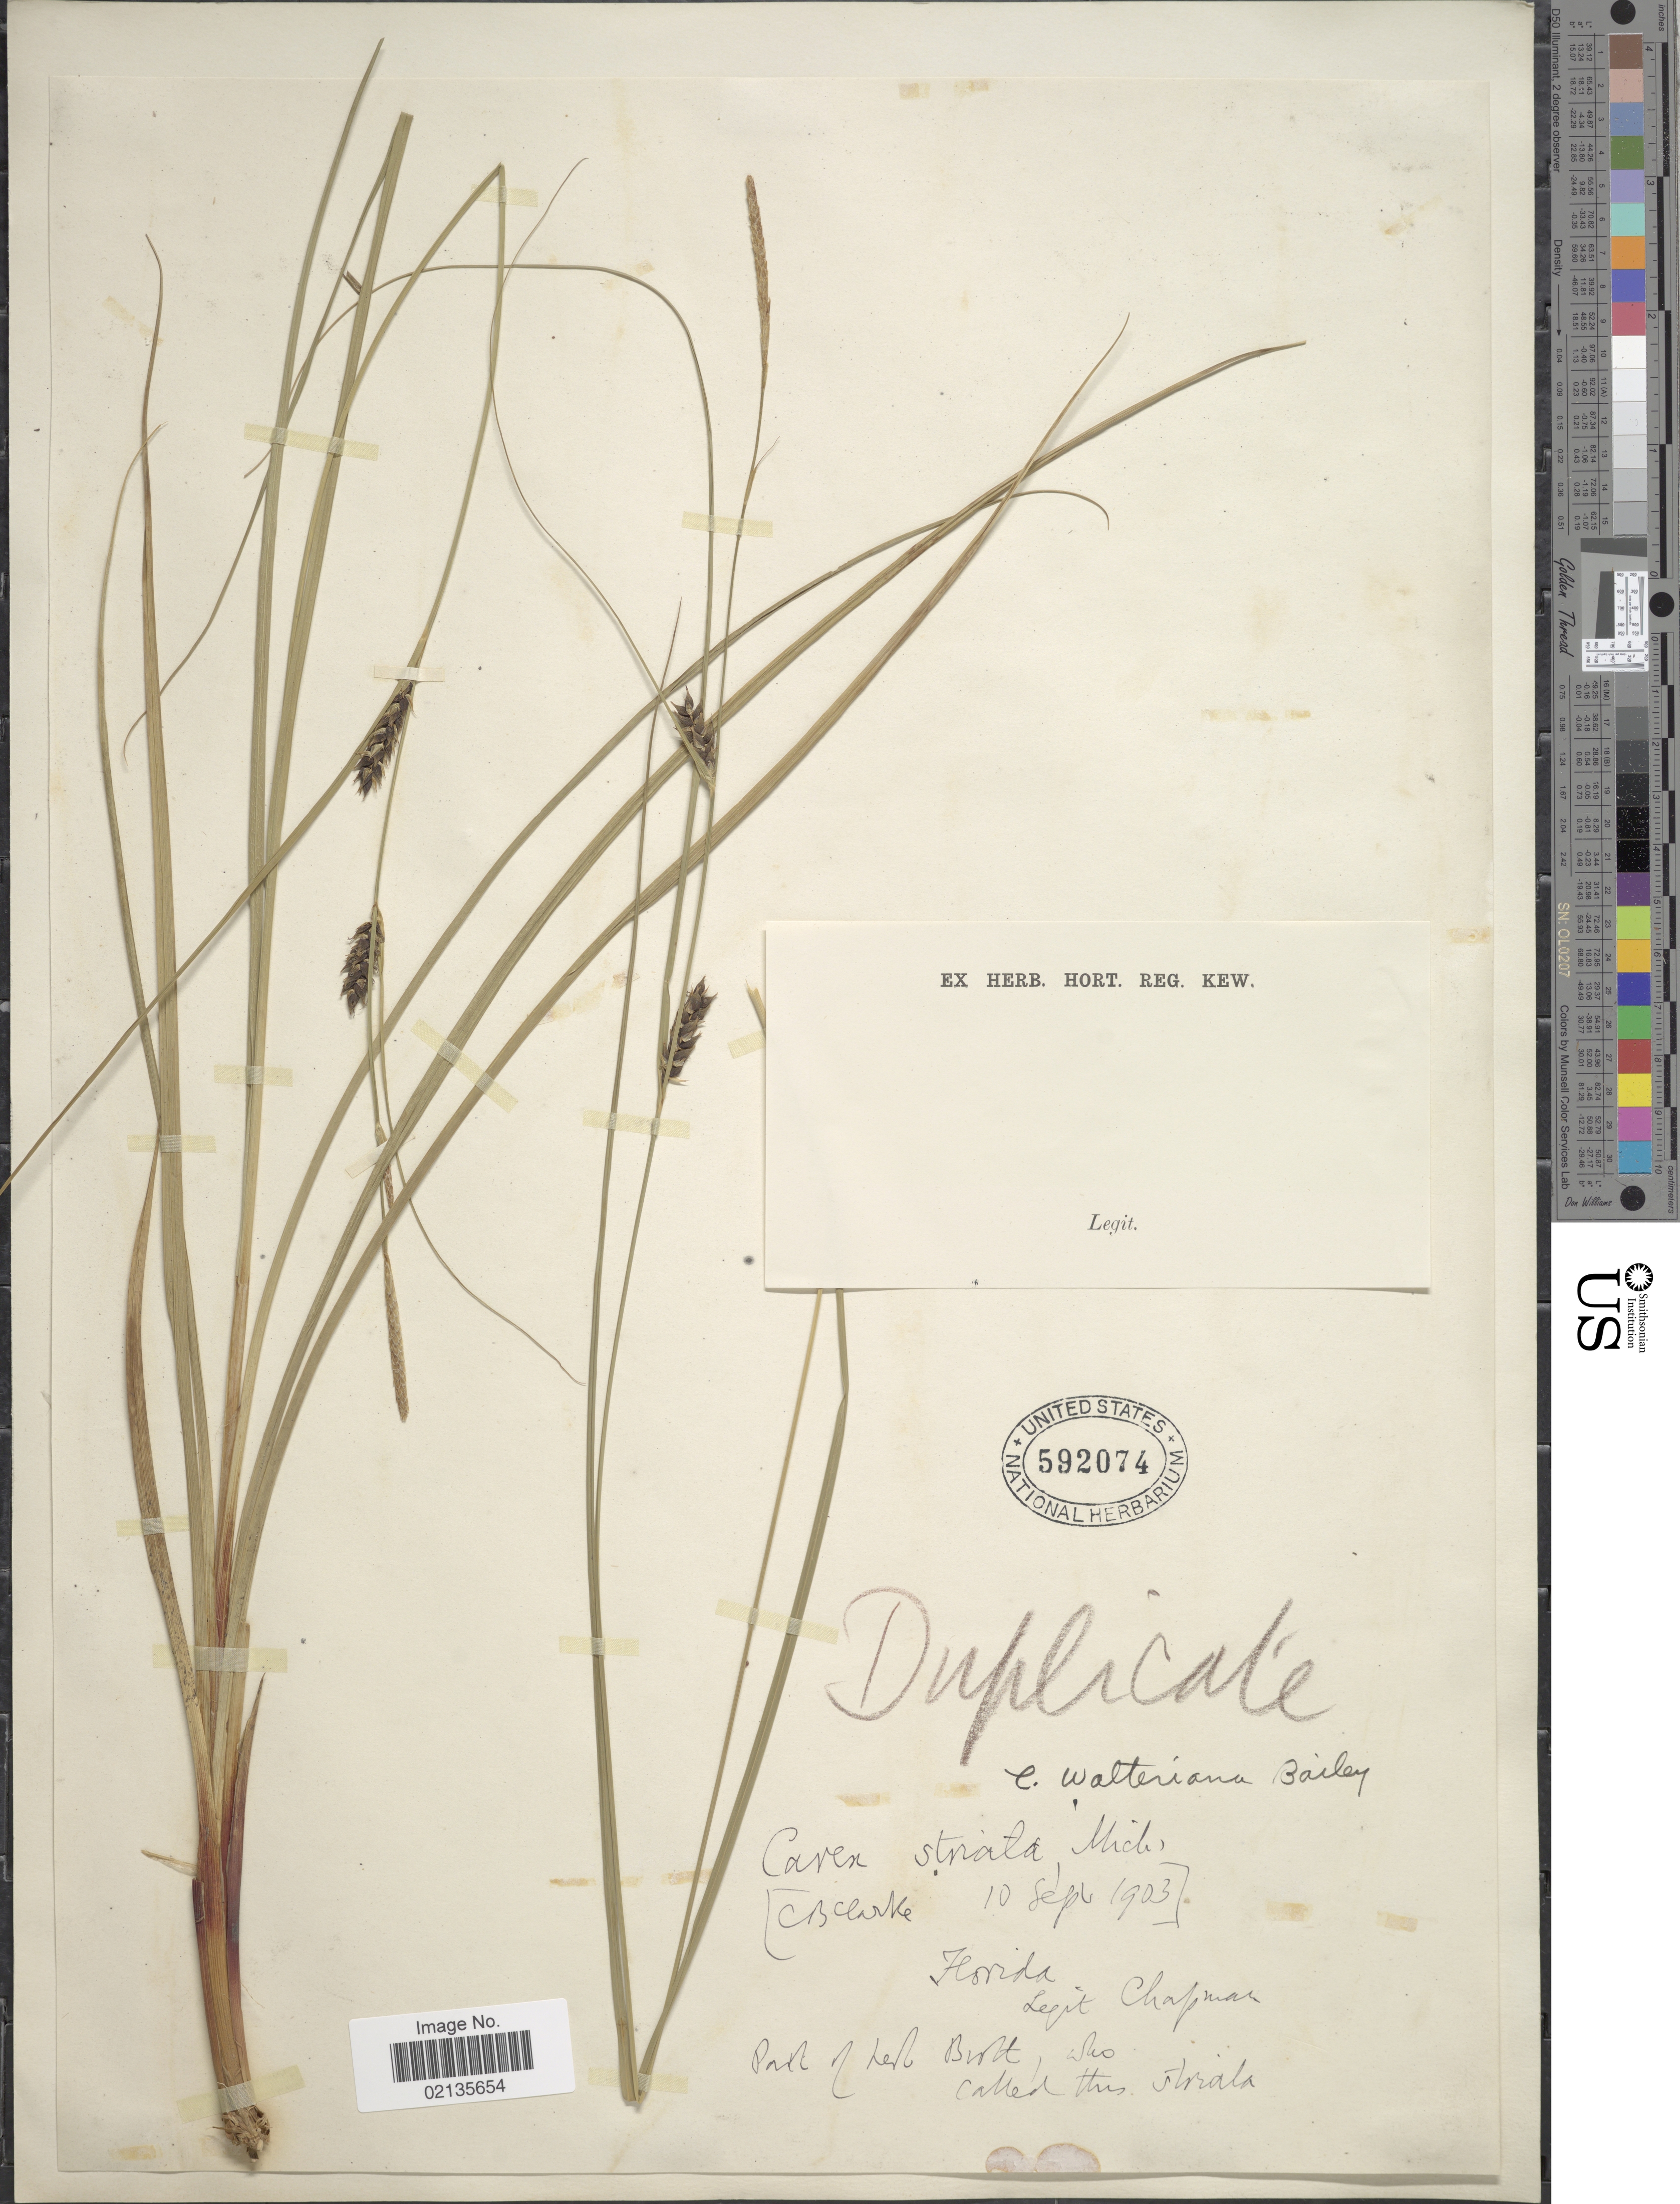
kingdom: Plantae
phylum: Tracheophyta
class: Liliopsida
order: Poales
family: Cyperaceae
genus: Carex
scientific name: Carex striata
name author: Michx.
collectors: A. Chapman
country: United States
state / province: Florida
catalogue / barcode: US 592074